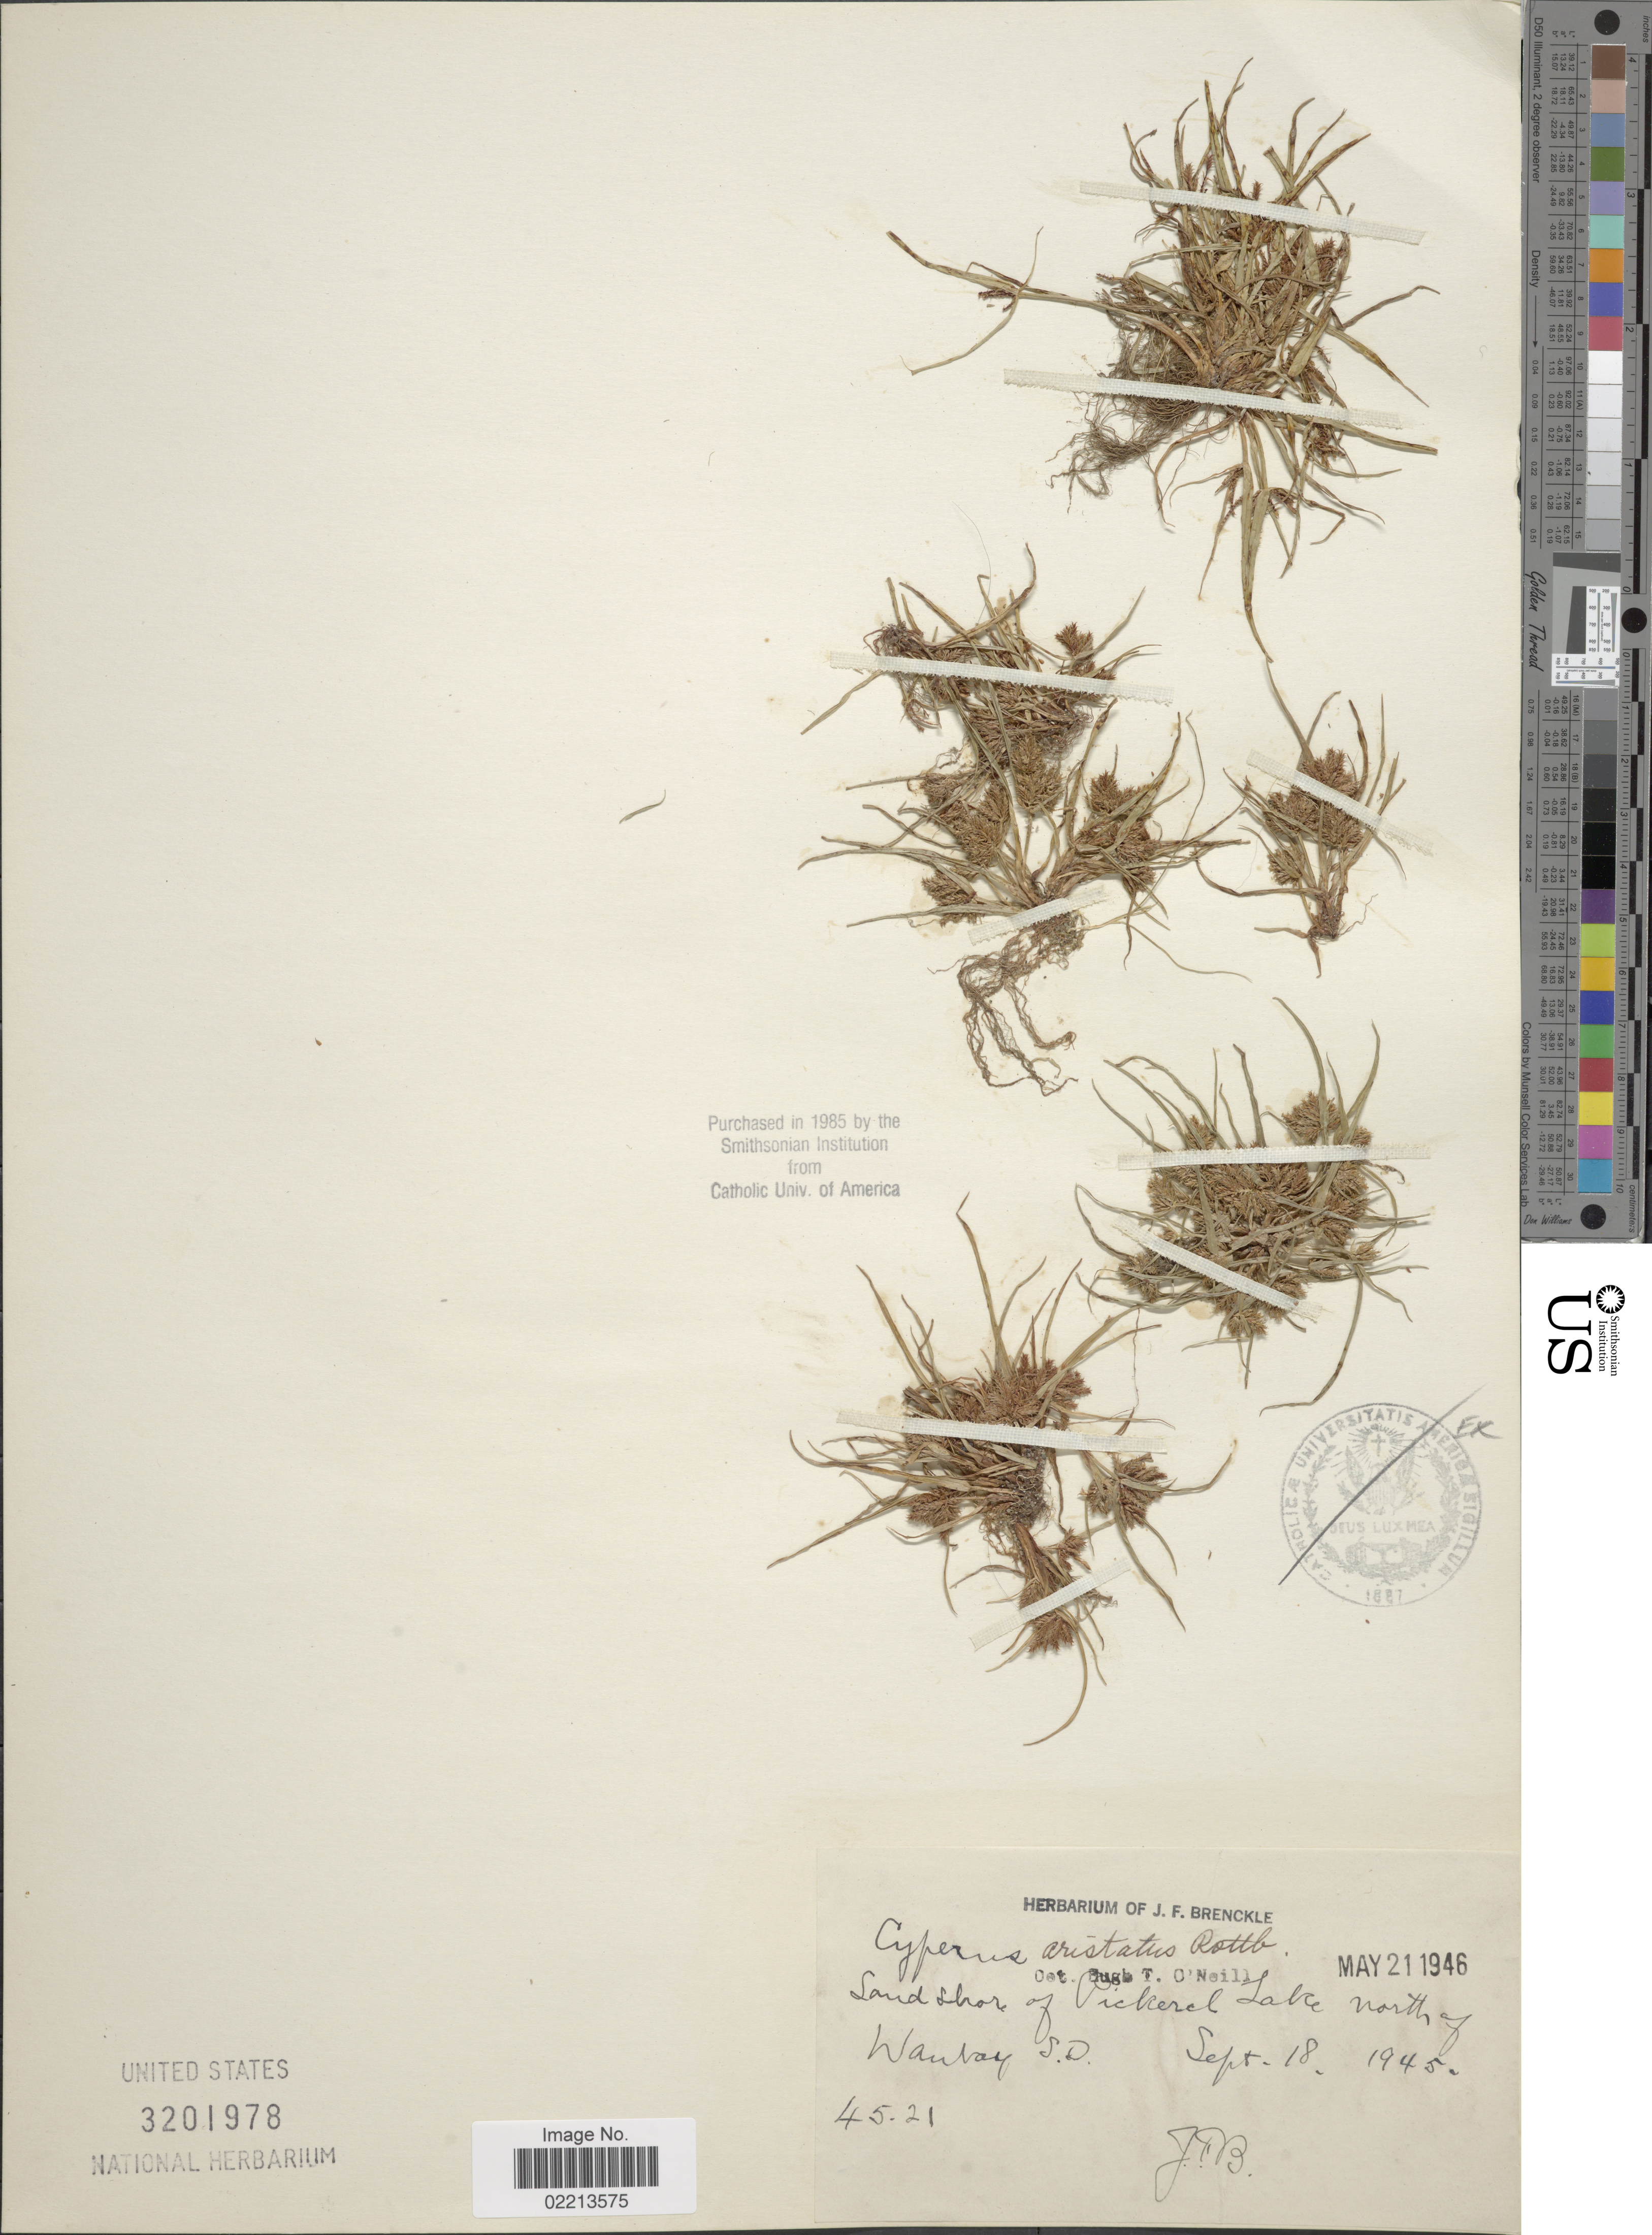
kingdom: Plantae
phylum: Tracheophyta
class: Liliopsida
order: Poales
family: Cyperaceae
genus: Cyperus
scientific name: Cyperus squarrosus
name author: L.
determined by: Strong, Mark T., (BOT), Smithsonian Institution - National Museum of Natural History (UNITED STATES)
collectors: J. Brenckle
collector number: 45-21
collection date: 1945-09-18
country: United States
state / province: South Dakota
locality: Pickerel Lake north of Waubay S.D.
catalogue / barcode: US 3201978